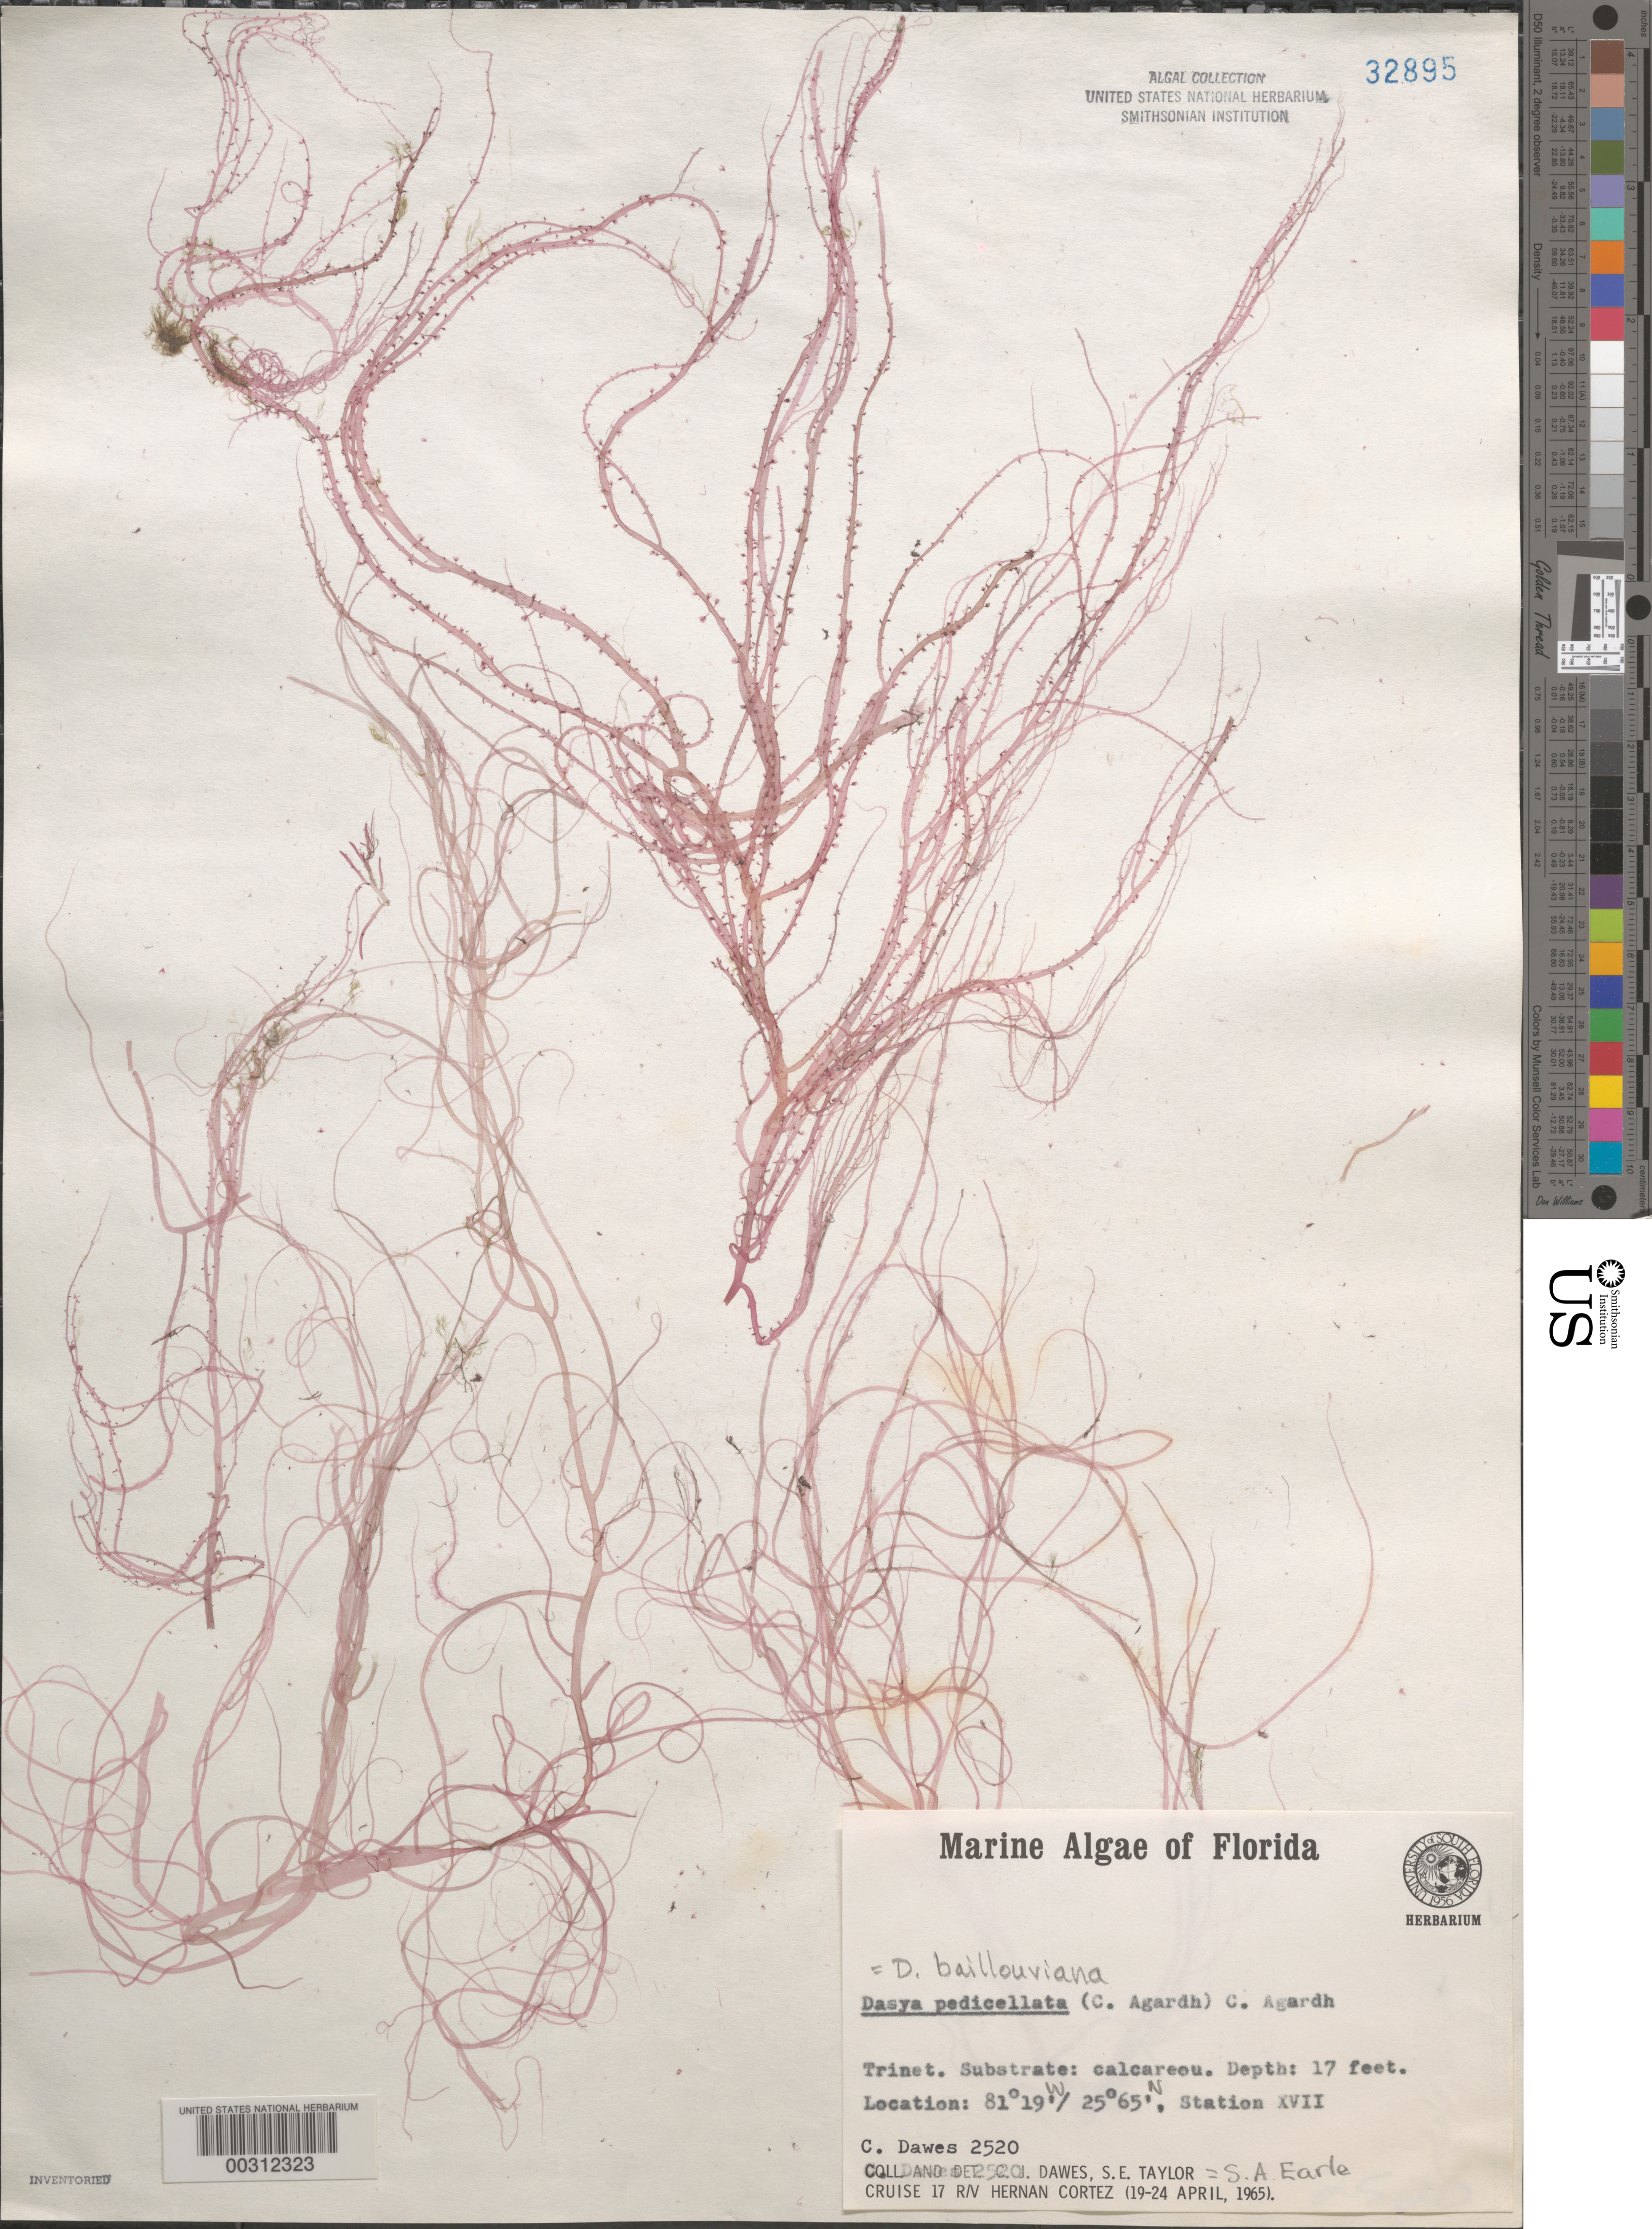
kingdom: Plantae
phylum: Rhodophyta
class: Florideophyceae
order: Ceramiales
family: Dasyaceae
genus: Dasya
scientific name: Dasya pedicellata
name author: (C. Agardh) C. Agardh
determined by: Algae name updating Project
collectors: C. Dawes & S. A. Earle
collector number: Cjd 2520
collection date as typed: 19 Apr 1965 to 24 Apr 1965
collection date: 1965-04-19/1965-04-24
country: United States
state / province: Florida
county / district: Collier County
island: Ten Thousand Islands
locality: Gulf of Mexico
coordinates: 25 65' N, 81 19' W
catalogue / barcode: US 32895